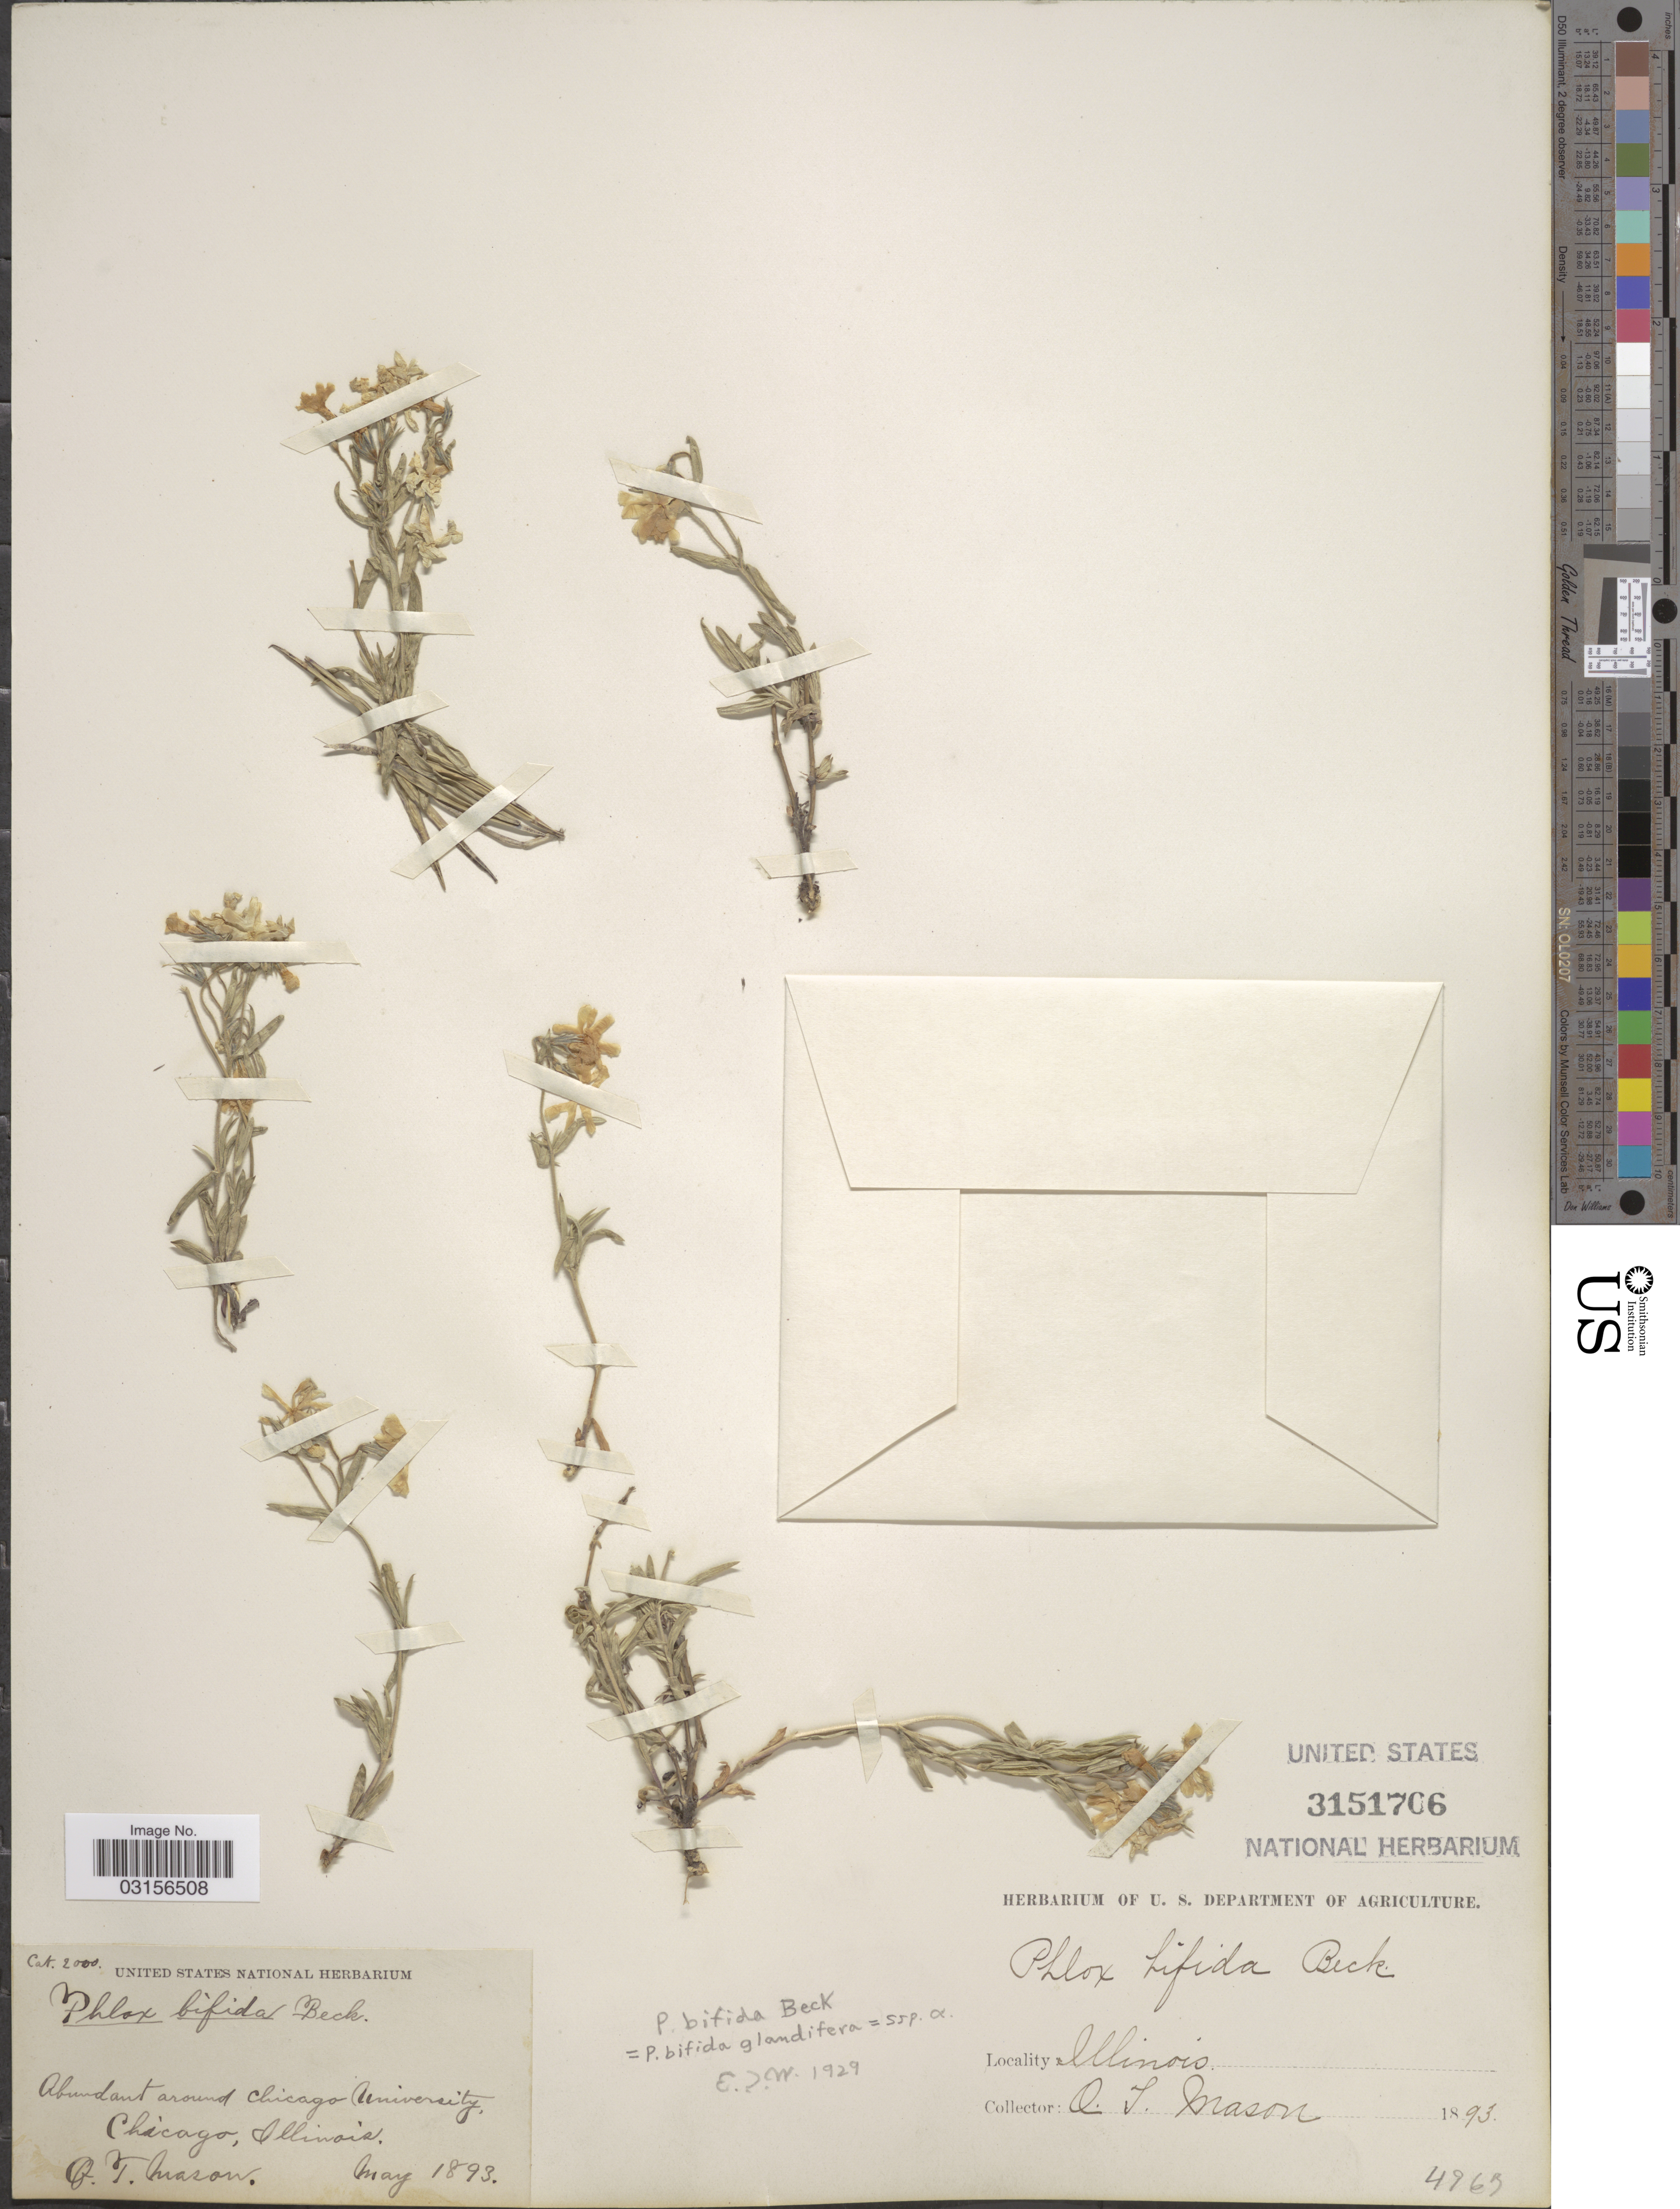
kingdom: Plantae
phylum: Tracheophyta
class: Magnoliopsida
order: Ericales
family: Polemoniaceae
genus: Phlox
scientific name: Phlox bifida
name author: L.C. Beck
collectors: Q. Mason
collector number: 4963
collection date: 1893-05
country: United States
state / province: Illinois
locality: Around Chicago University, Chicago.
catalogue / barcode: US 3151706